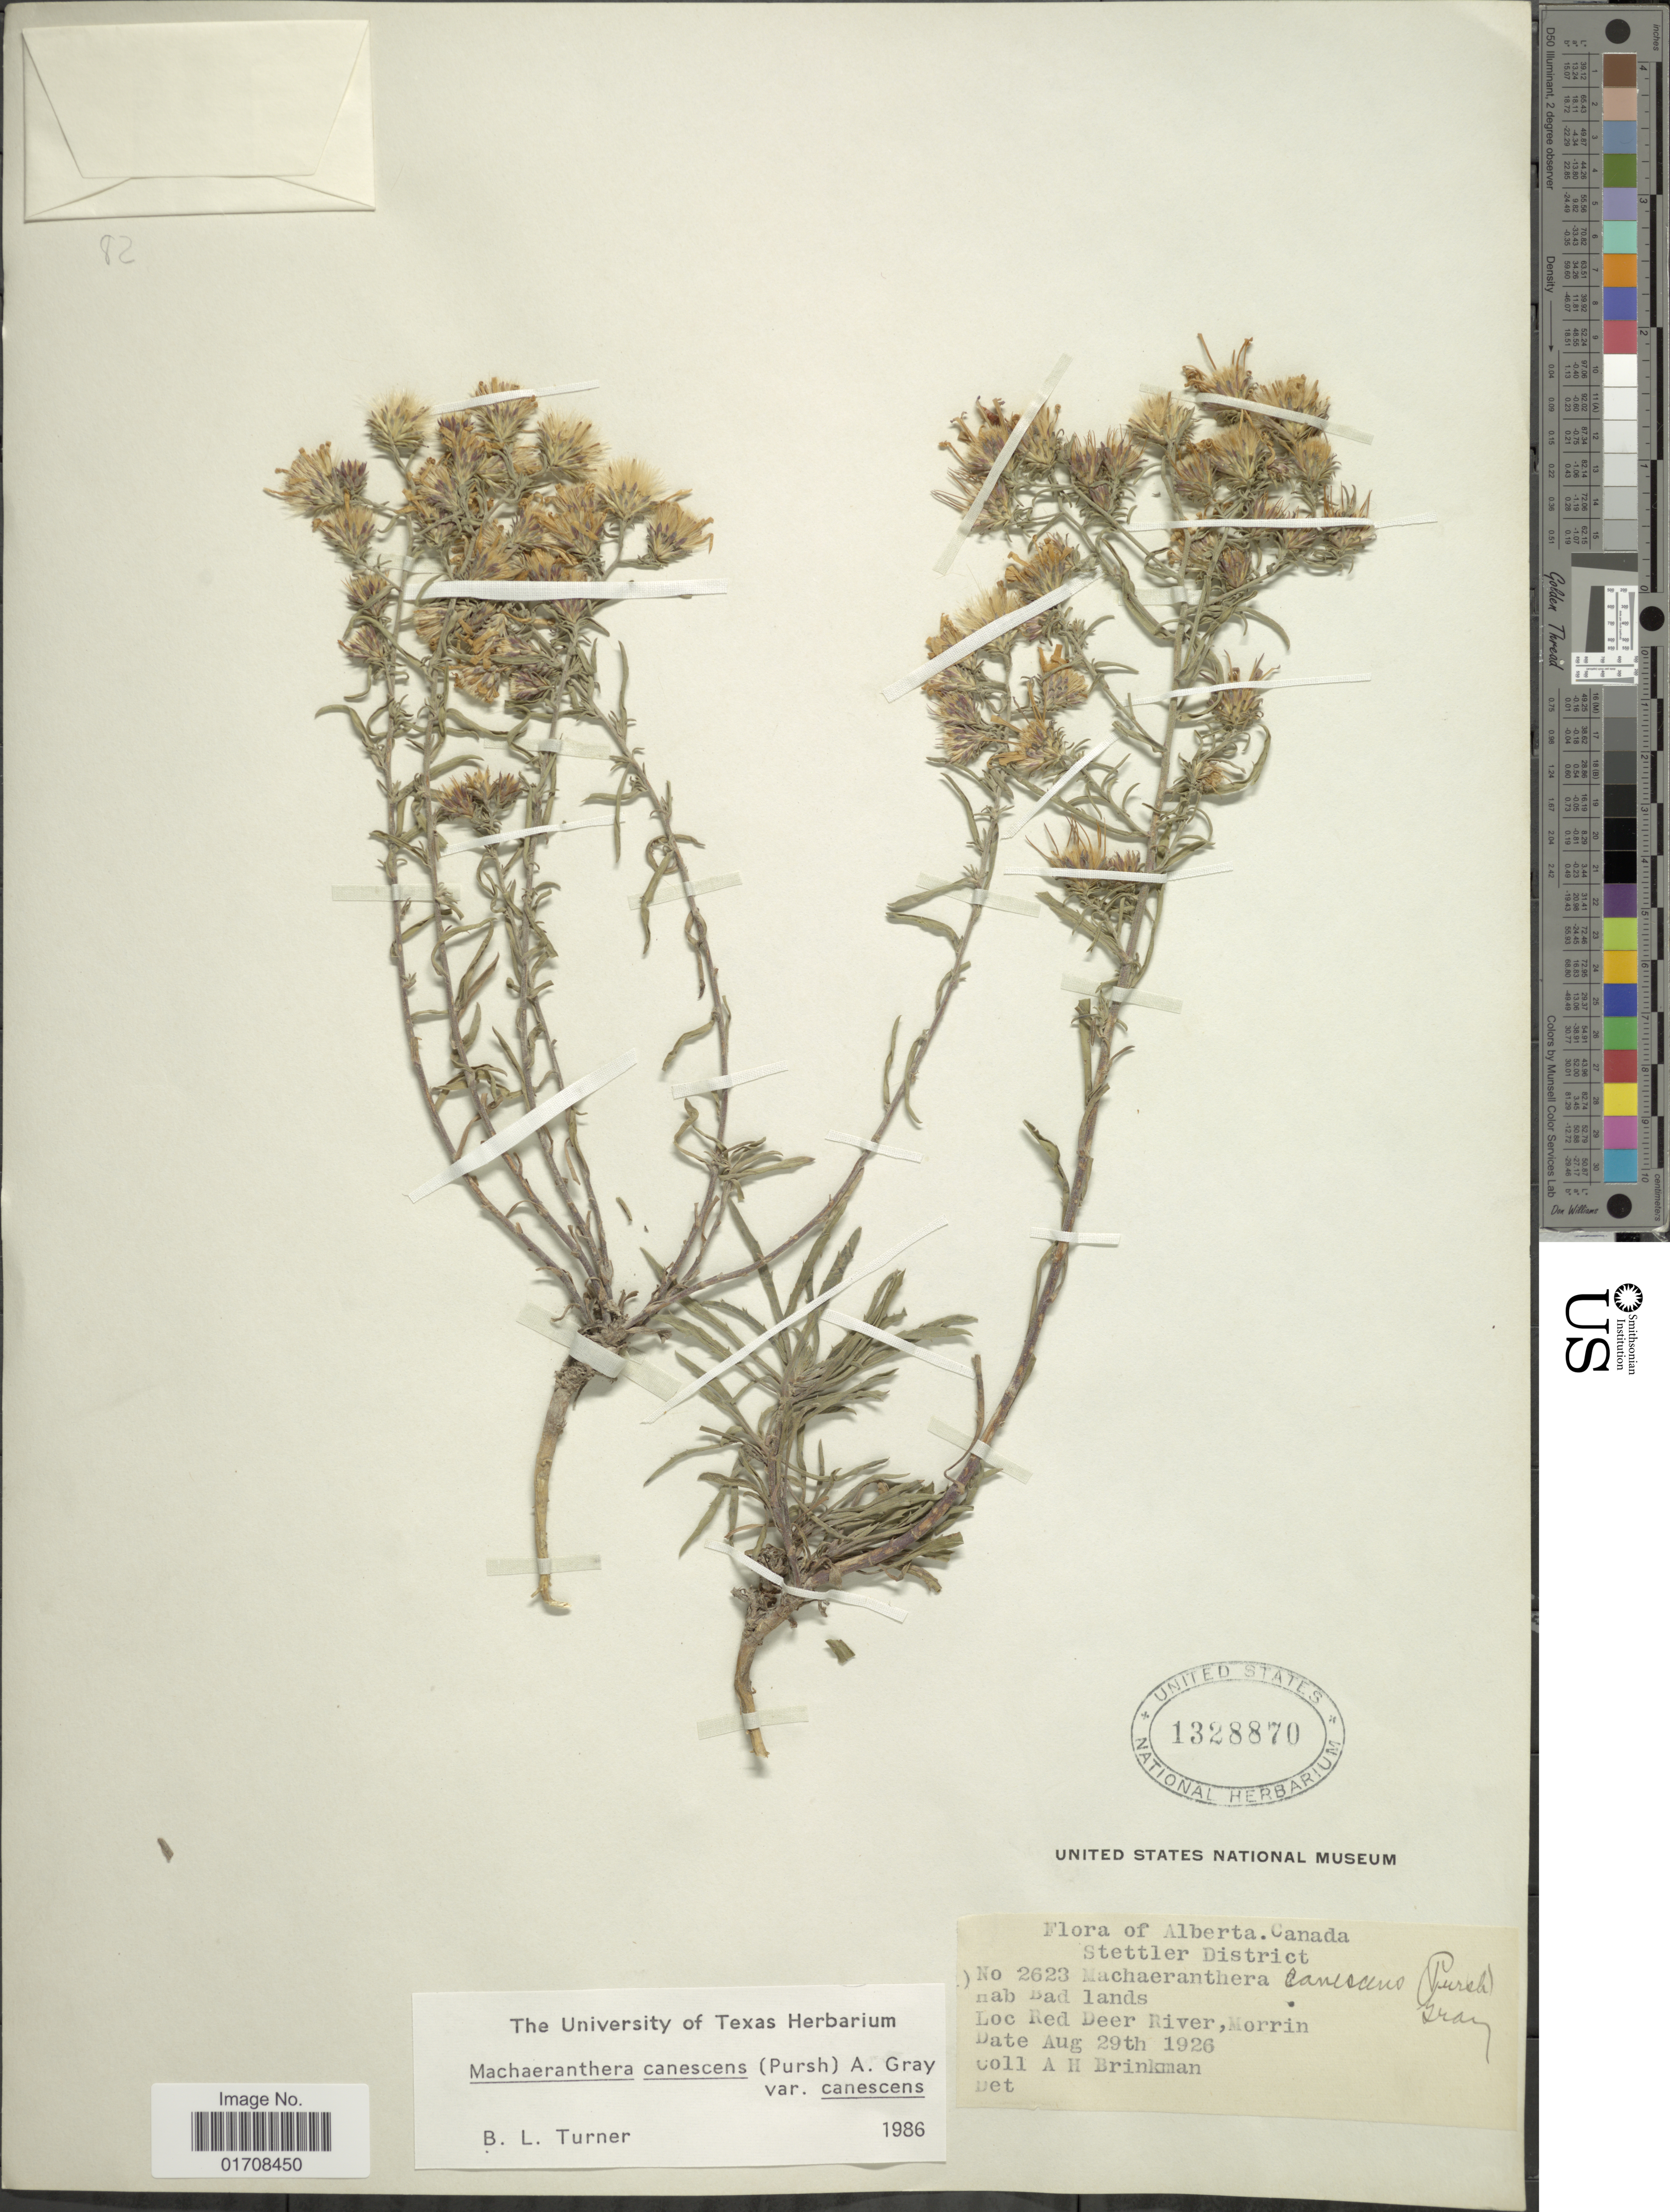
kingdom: Plantae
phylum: Tracheophyta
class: Magnoliopsida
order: Asterales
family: Asteraceae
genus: Machaeranthera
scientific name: Machaeranthera canescens var. canescens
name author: (Pursh) A. Gray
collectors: A. Brinkman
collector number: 2623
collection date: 1926-08-29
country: Canada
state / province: Alberta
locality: Stettler District, Red Deer River, Morrin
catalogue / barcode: US 1328870